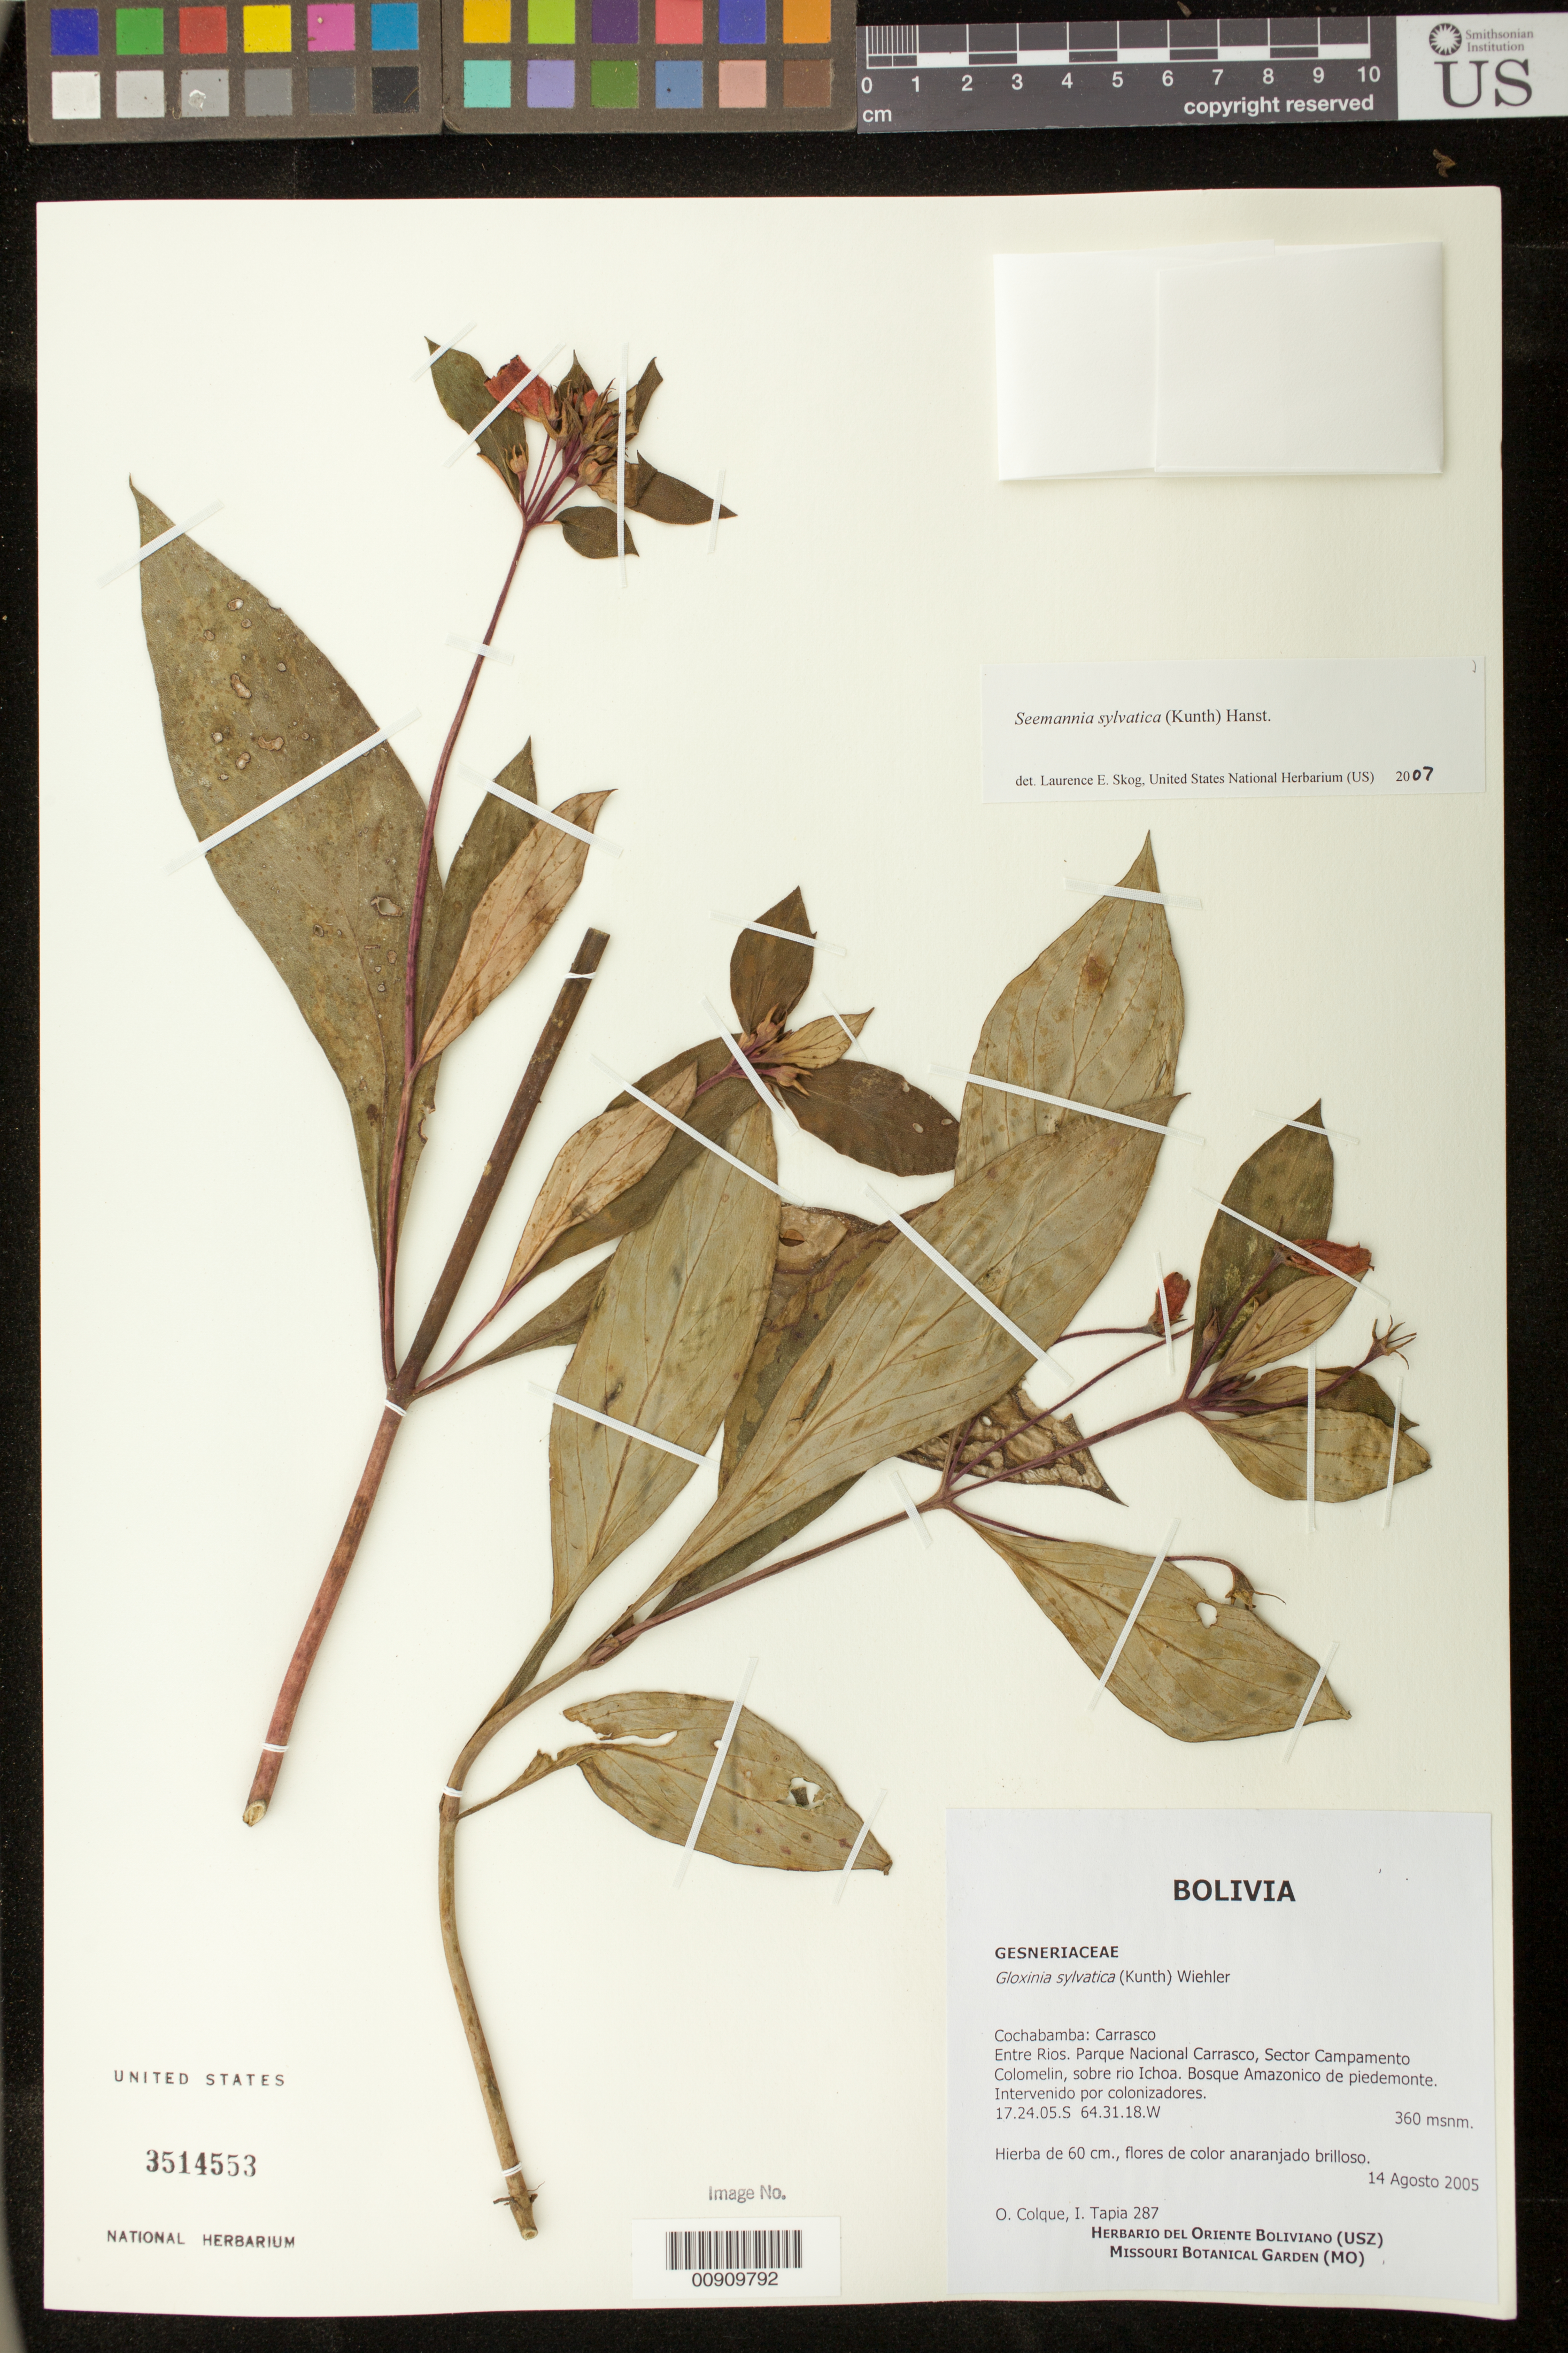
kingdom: Plantae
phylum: Tracheophyta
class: Magnoliopsida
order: Lamiales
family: Gesneriaceae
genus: Seemannia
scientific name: Seemannia sylvatica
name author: (Kunth) Hanst.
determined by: Skog, Laurence E.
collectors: O. Colque & I. Tapia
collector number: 287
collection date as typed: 14 Aug 2005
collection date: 2005-08-14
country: Bolivia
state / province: Cochabamba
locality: Cochabamba: Carrasco. Entre Rios. Parque Nacional Carrasco, Sector Campamento Colomelin, sobre rio Ichoa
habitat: Bosque Amazonico de piedemonte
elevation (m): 360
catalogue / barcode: US 3514533